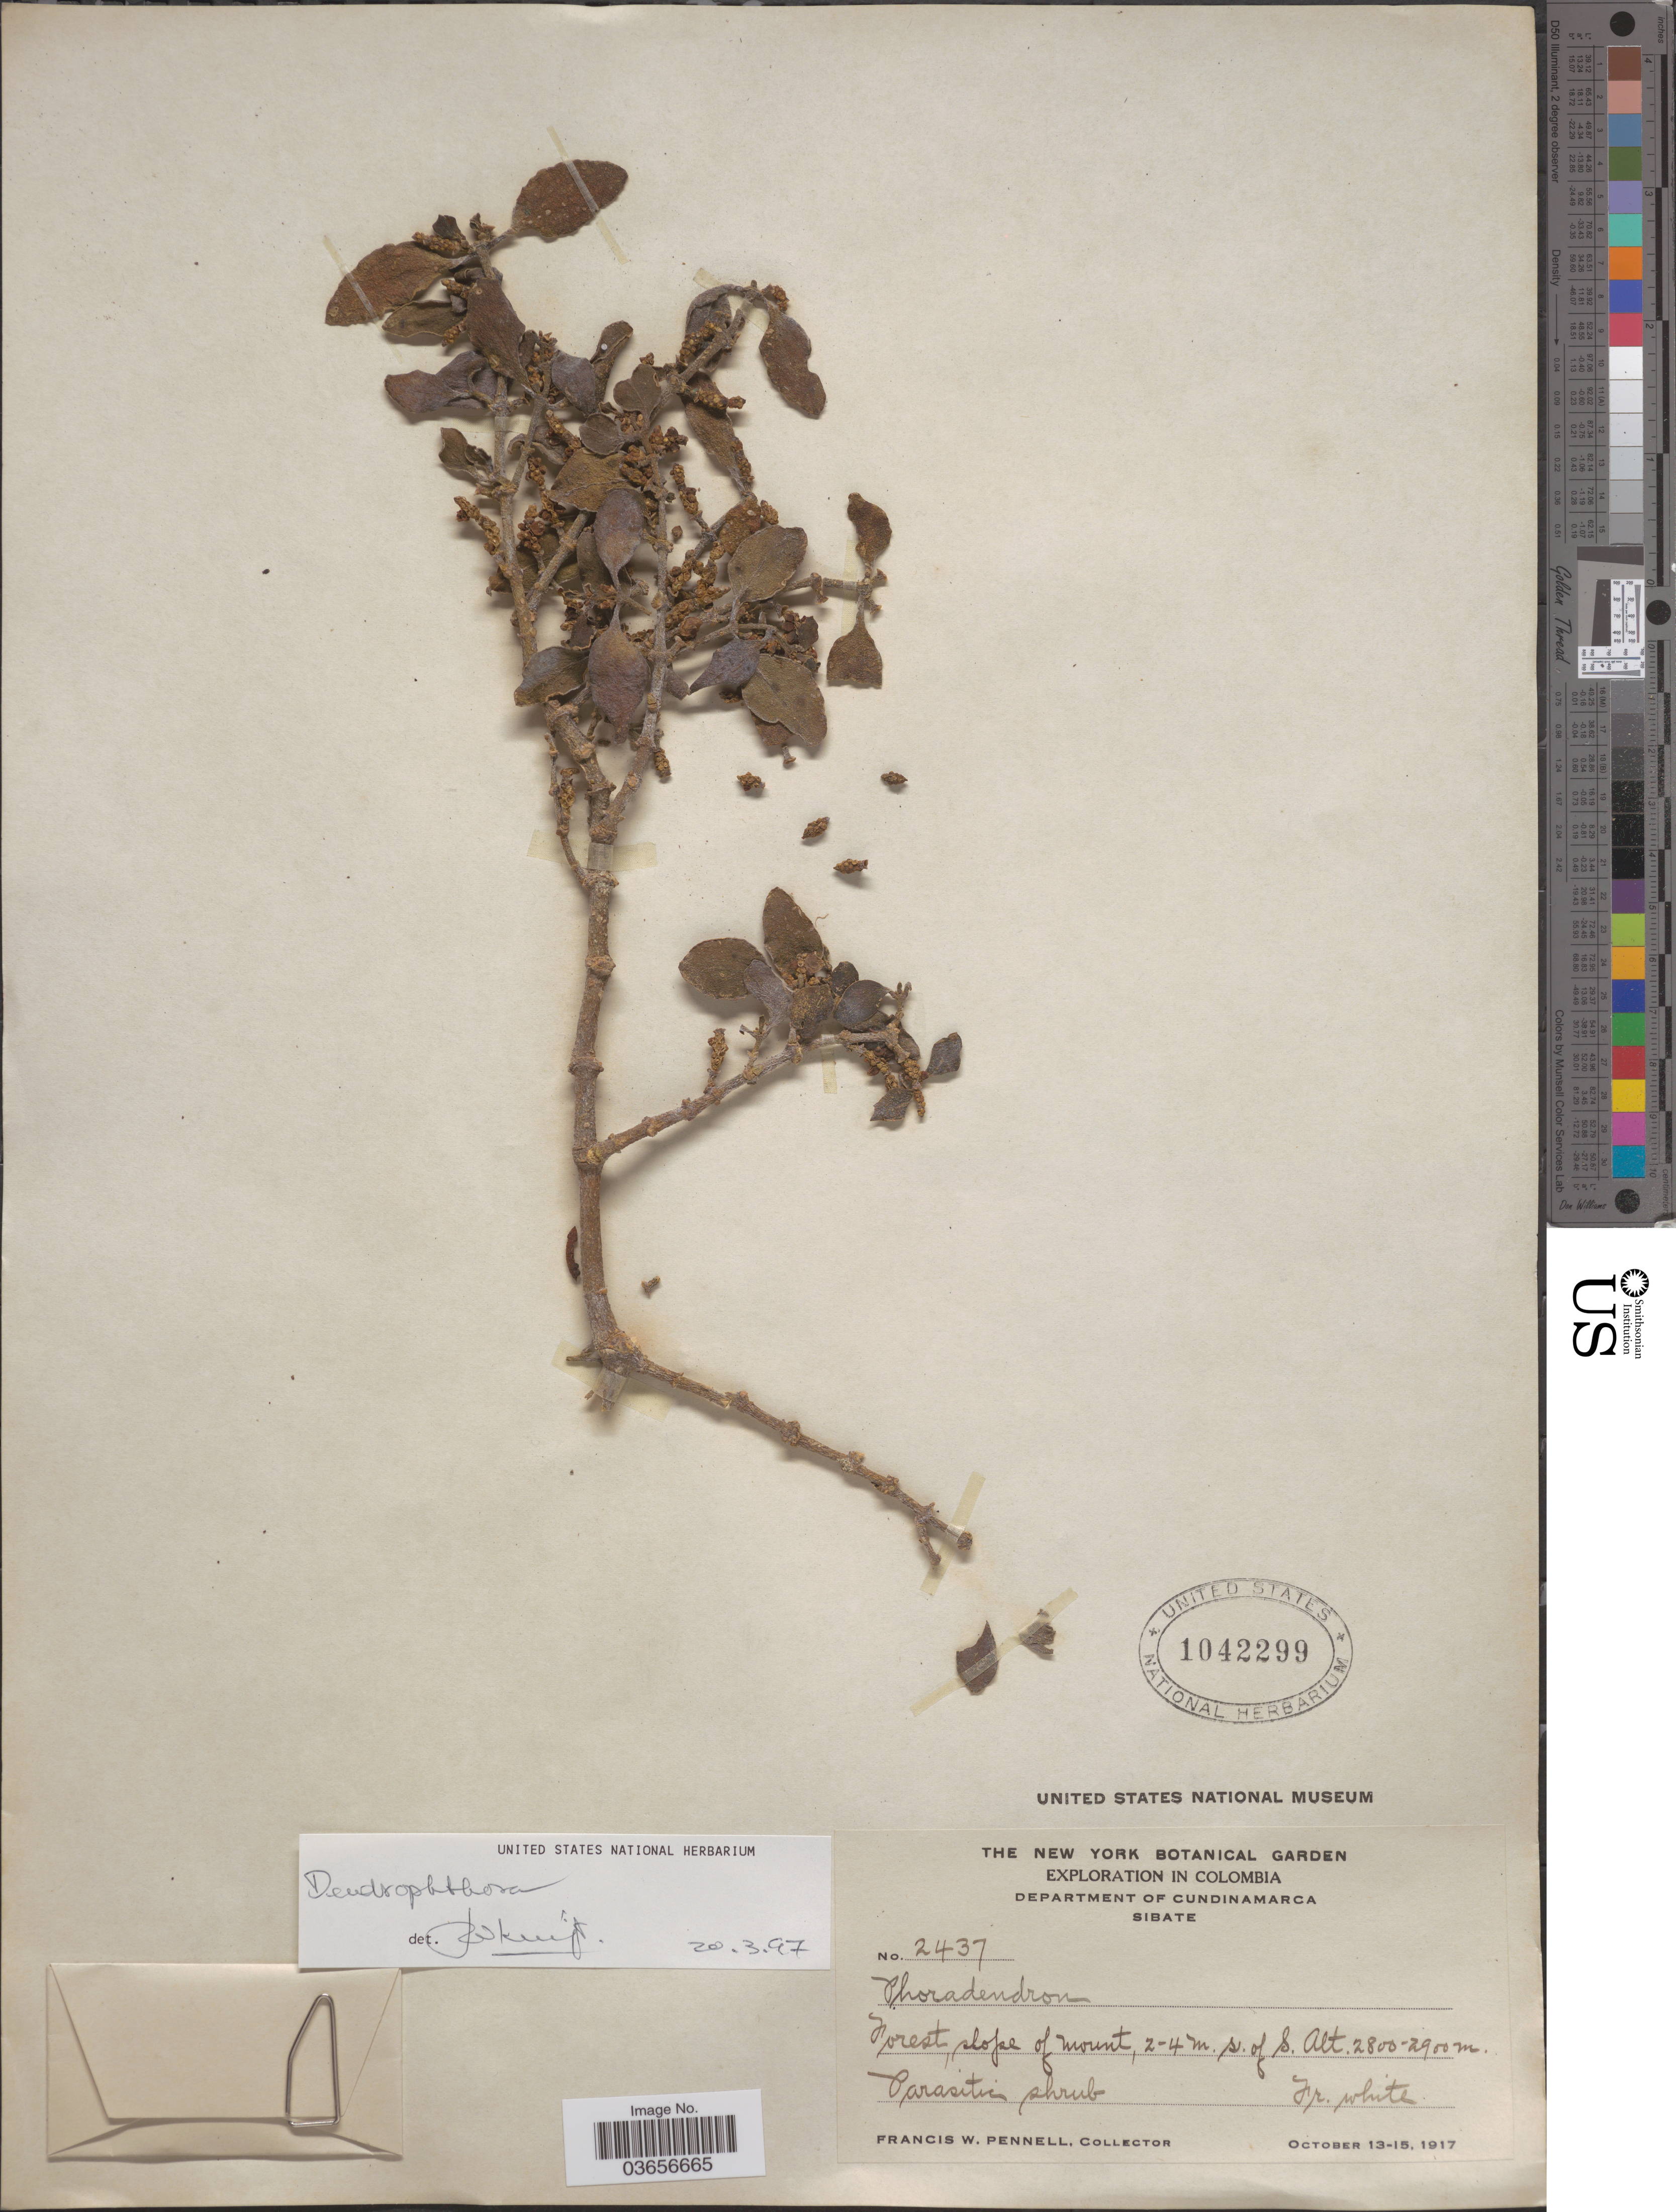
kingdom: Plantae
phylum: Tracheophyta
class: Magnoliopsida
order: Santalales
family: Viscaceae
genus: Dendrophthora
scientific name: Dendrophthora sp.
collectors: F. W. Pennell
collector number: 2437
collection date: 1917-10-13/1917-10-15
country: Colombia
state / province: Cundinamarca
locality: Department of Cundinamarca. Sibate. Forest, slope of mount, 2-4 m.s. of S.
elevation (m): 2800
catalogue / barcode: US 1042299